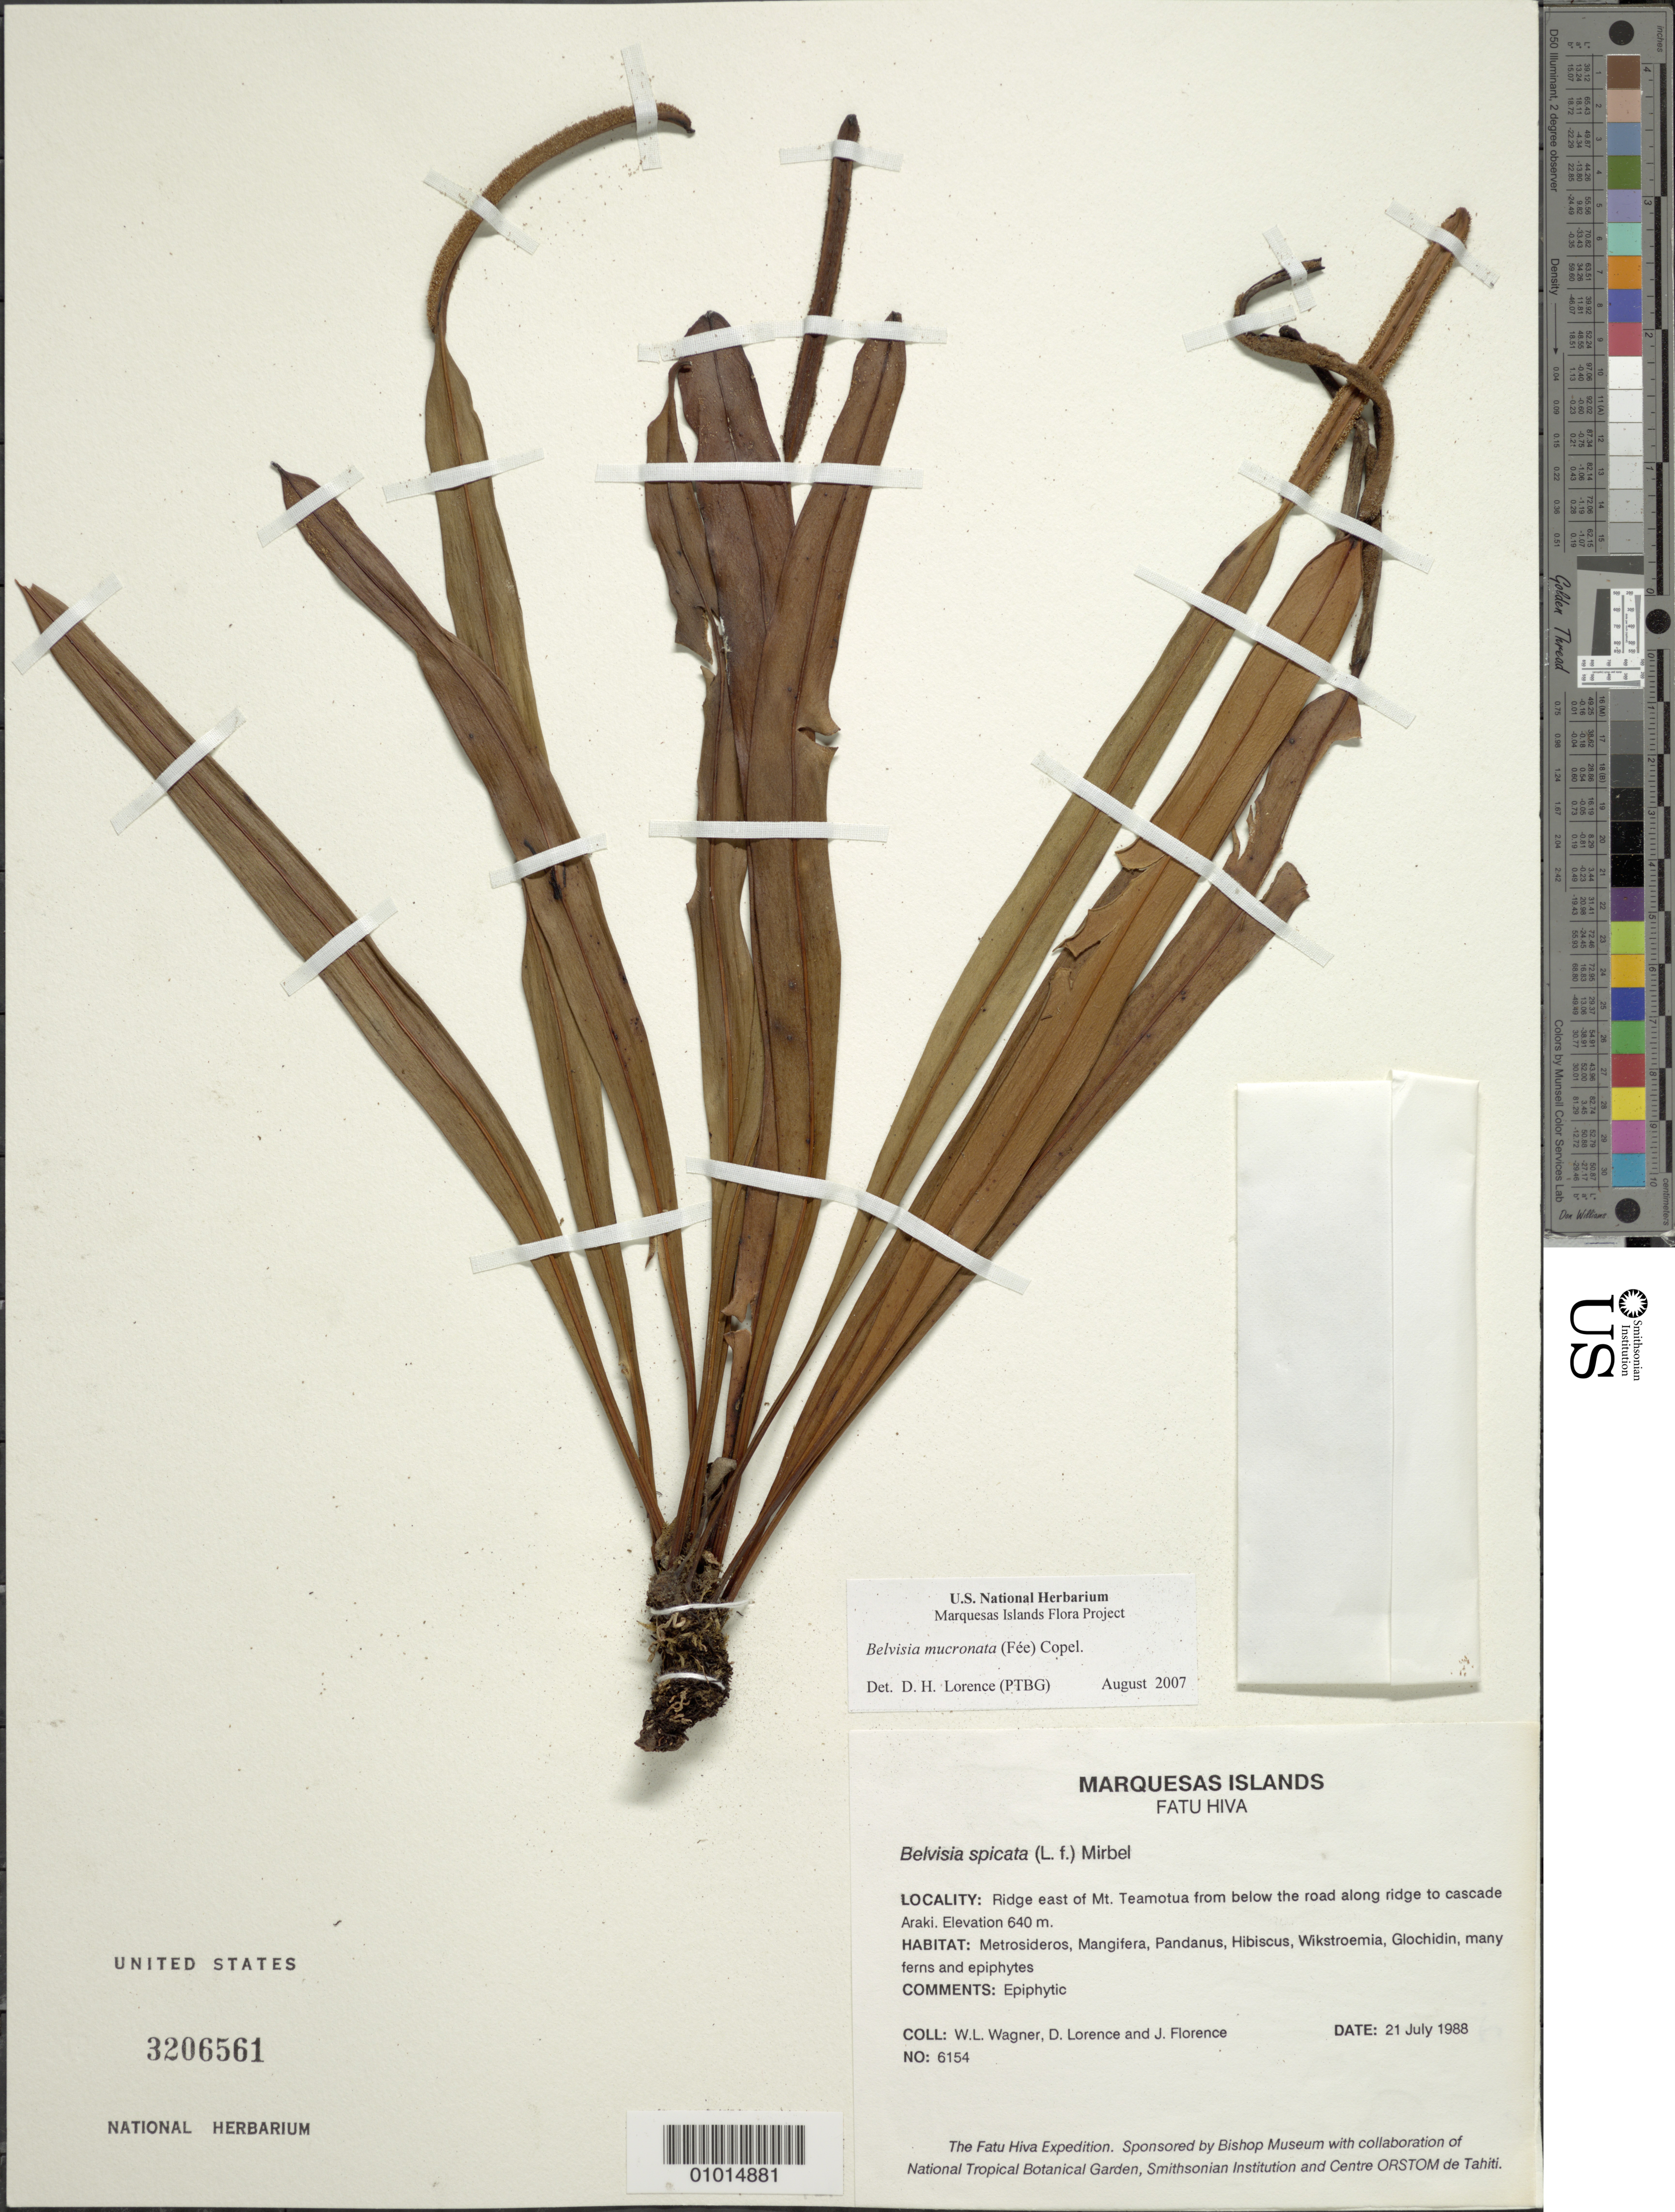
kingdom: Plantae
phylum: Tracheophyta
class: Polypodiopsida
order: Polypodiales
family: Polypodiaceae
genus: Lepisorus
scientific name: Lepisorus mucronatus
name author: (Fée) Li S. Wang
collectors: W. L. Wagner, D. Lorence & J. Florence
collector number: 6154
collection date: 1988-07-21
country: French Polynesia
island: Fatu Hiva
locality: Ridge E of Mt. Teamotua from below the road along ridge to cascade Araki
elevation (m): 640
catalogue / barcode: US 3206561